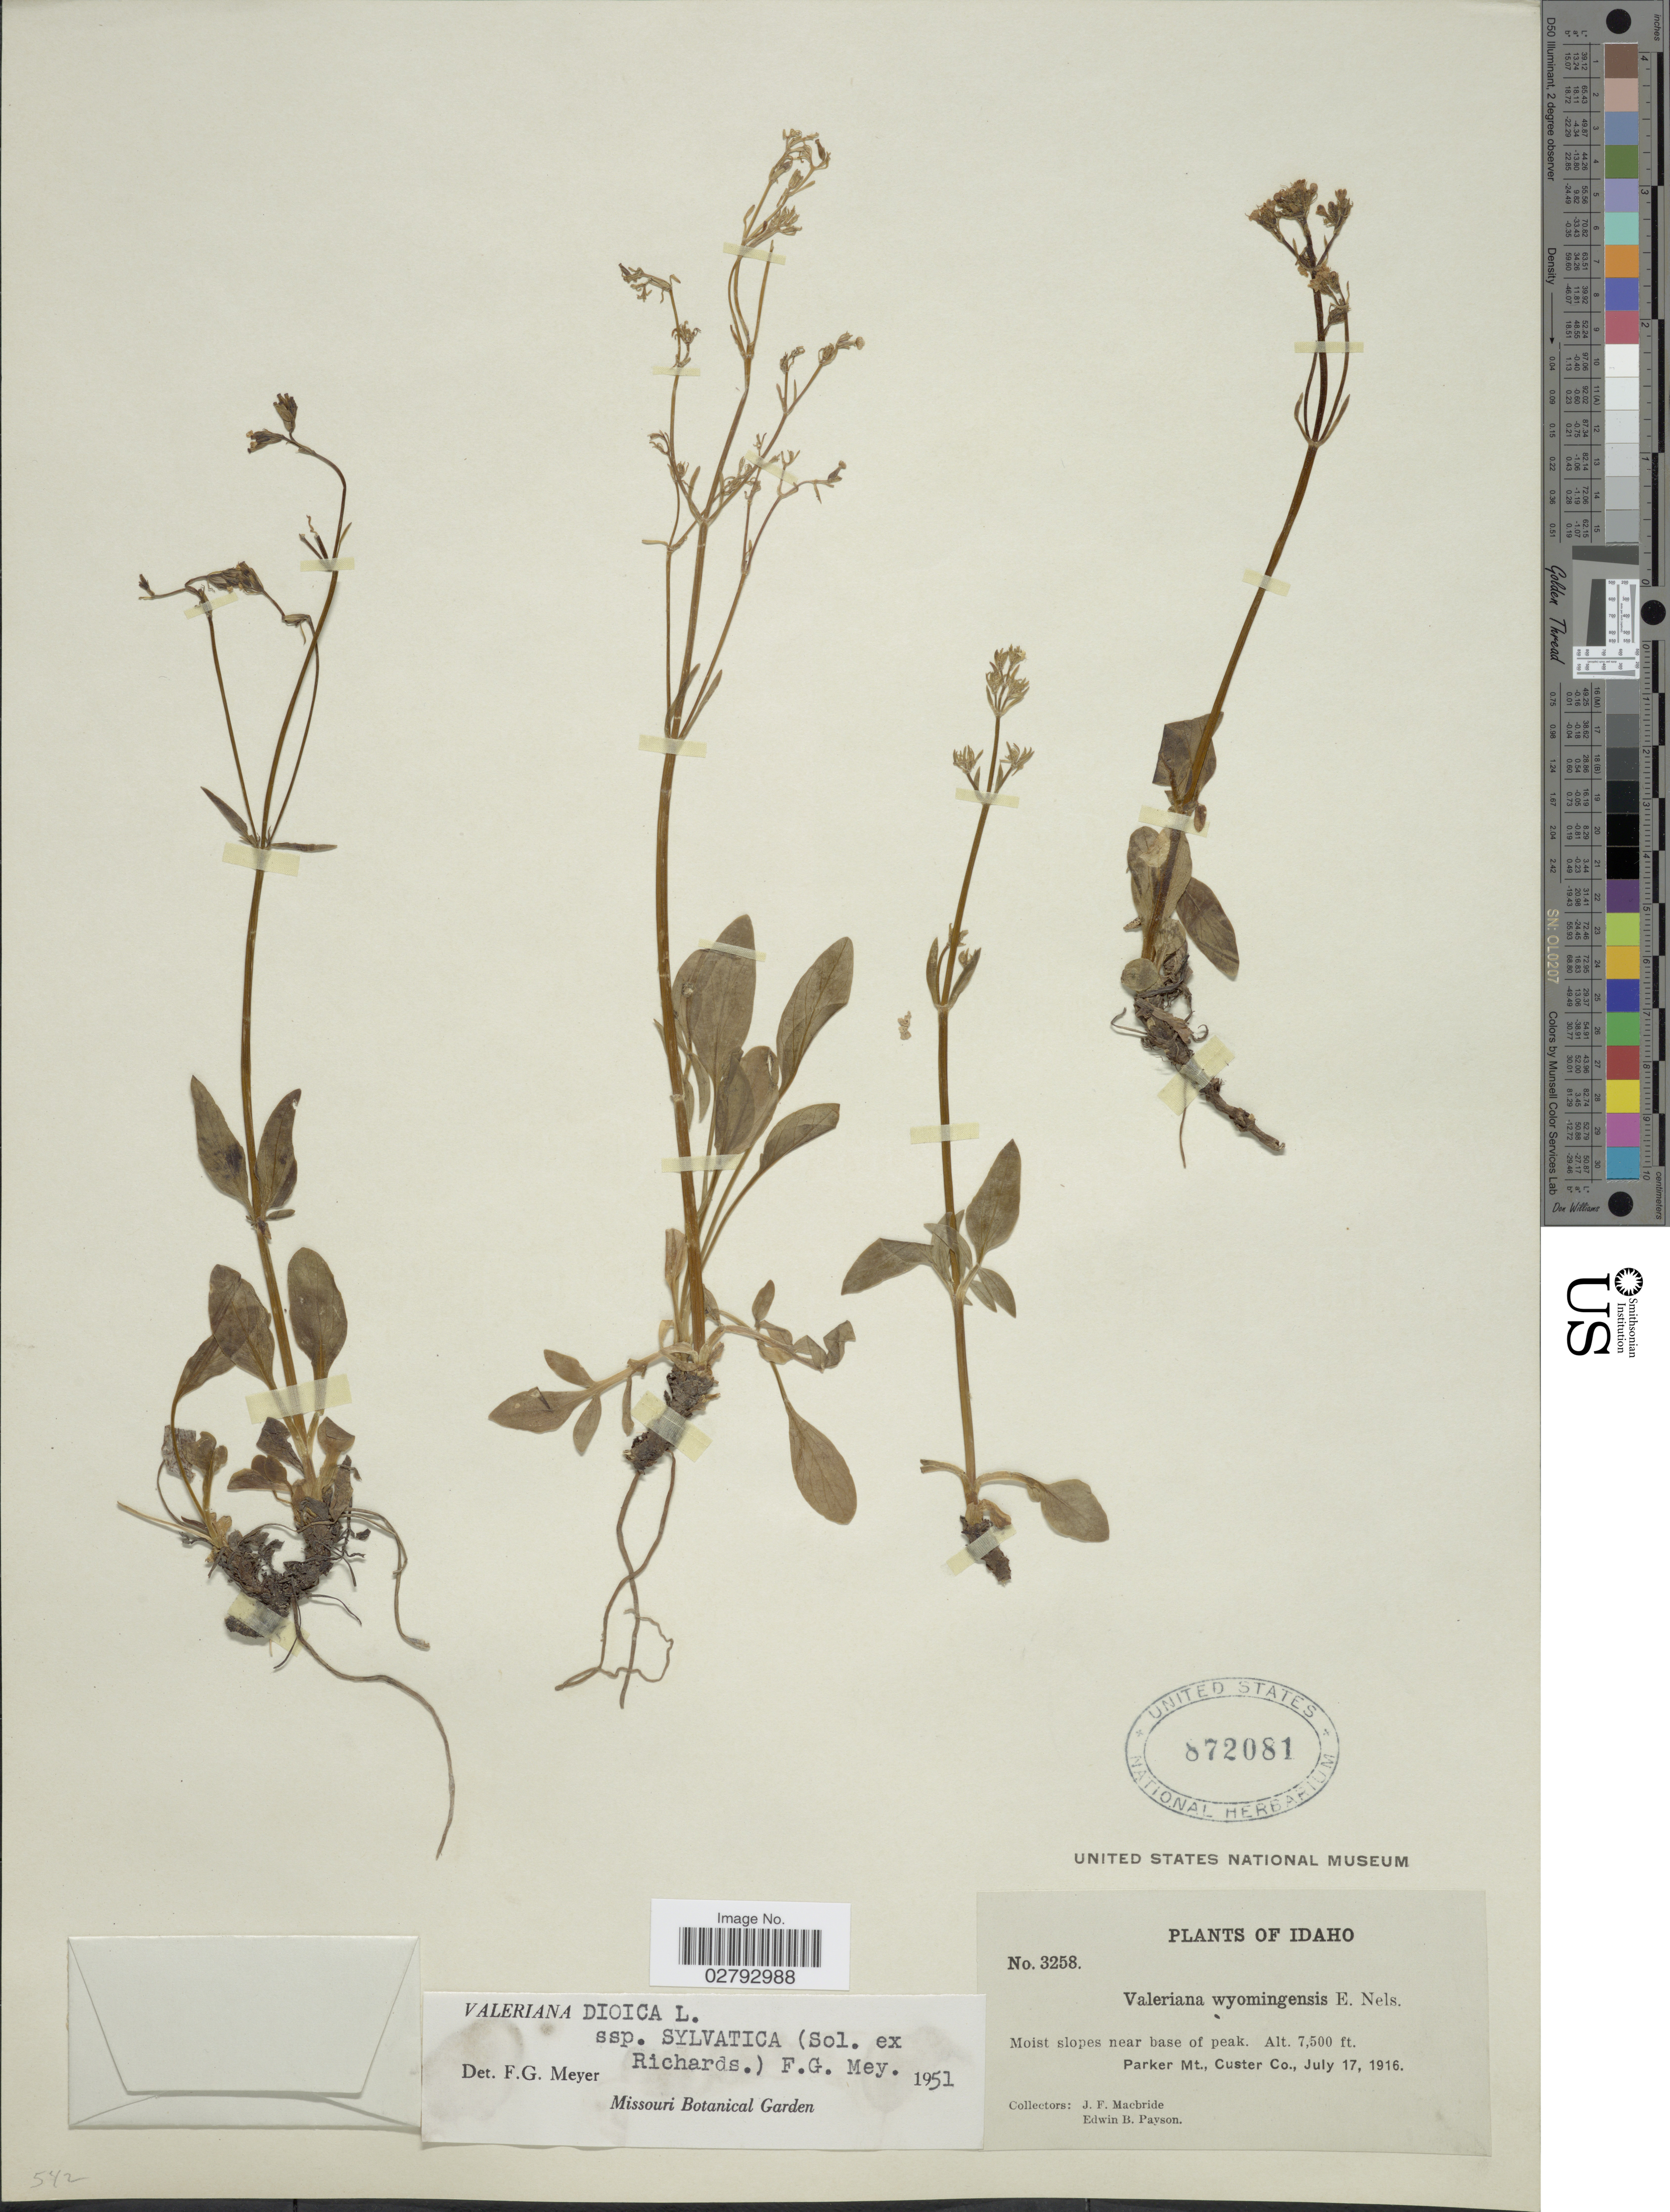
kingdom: Plantae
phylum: Tracheophyta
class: Magnoliopsida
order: Dipsacales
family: Caprifoliaceae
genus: Valeriana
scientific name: Valeriana dioica subsp. sylvatica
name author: (Sol. ex Richardson) F.G. Mey.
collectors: J. F. Macbride & E. B. Payson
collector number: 3258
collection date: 1916-07-17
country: United States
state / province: Idaho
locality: Moist slopes near base of peak. Parker Mt., Custer Co.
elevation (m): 2286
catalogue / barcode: US 872081